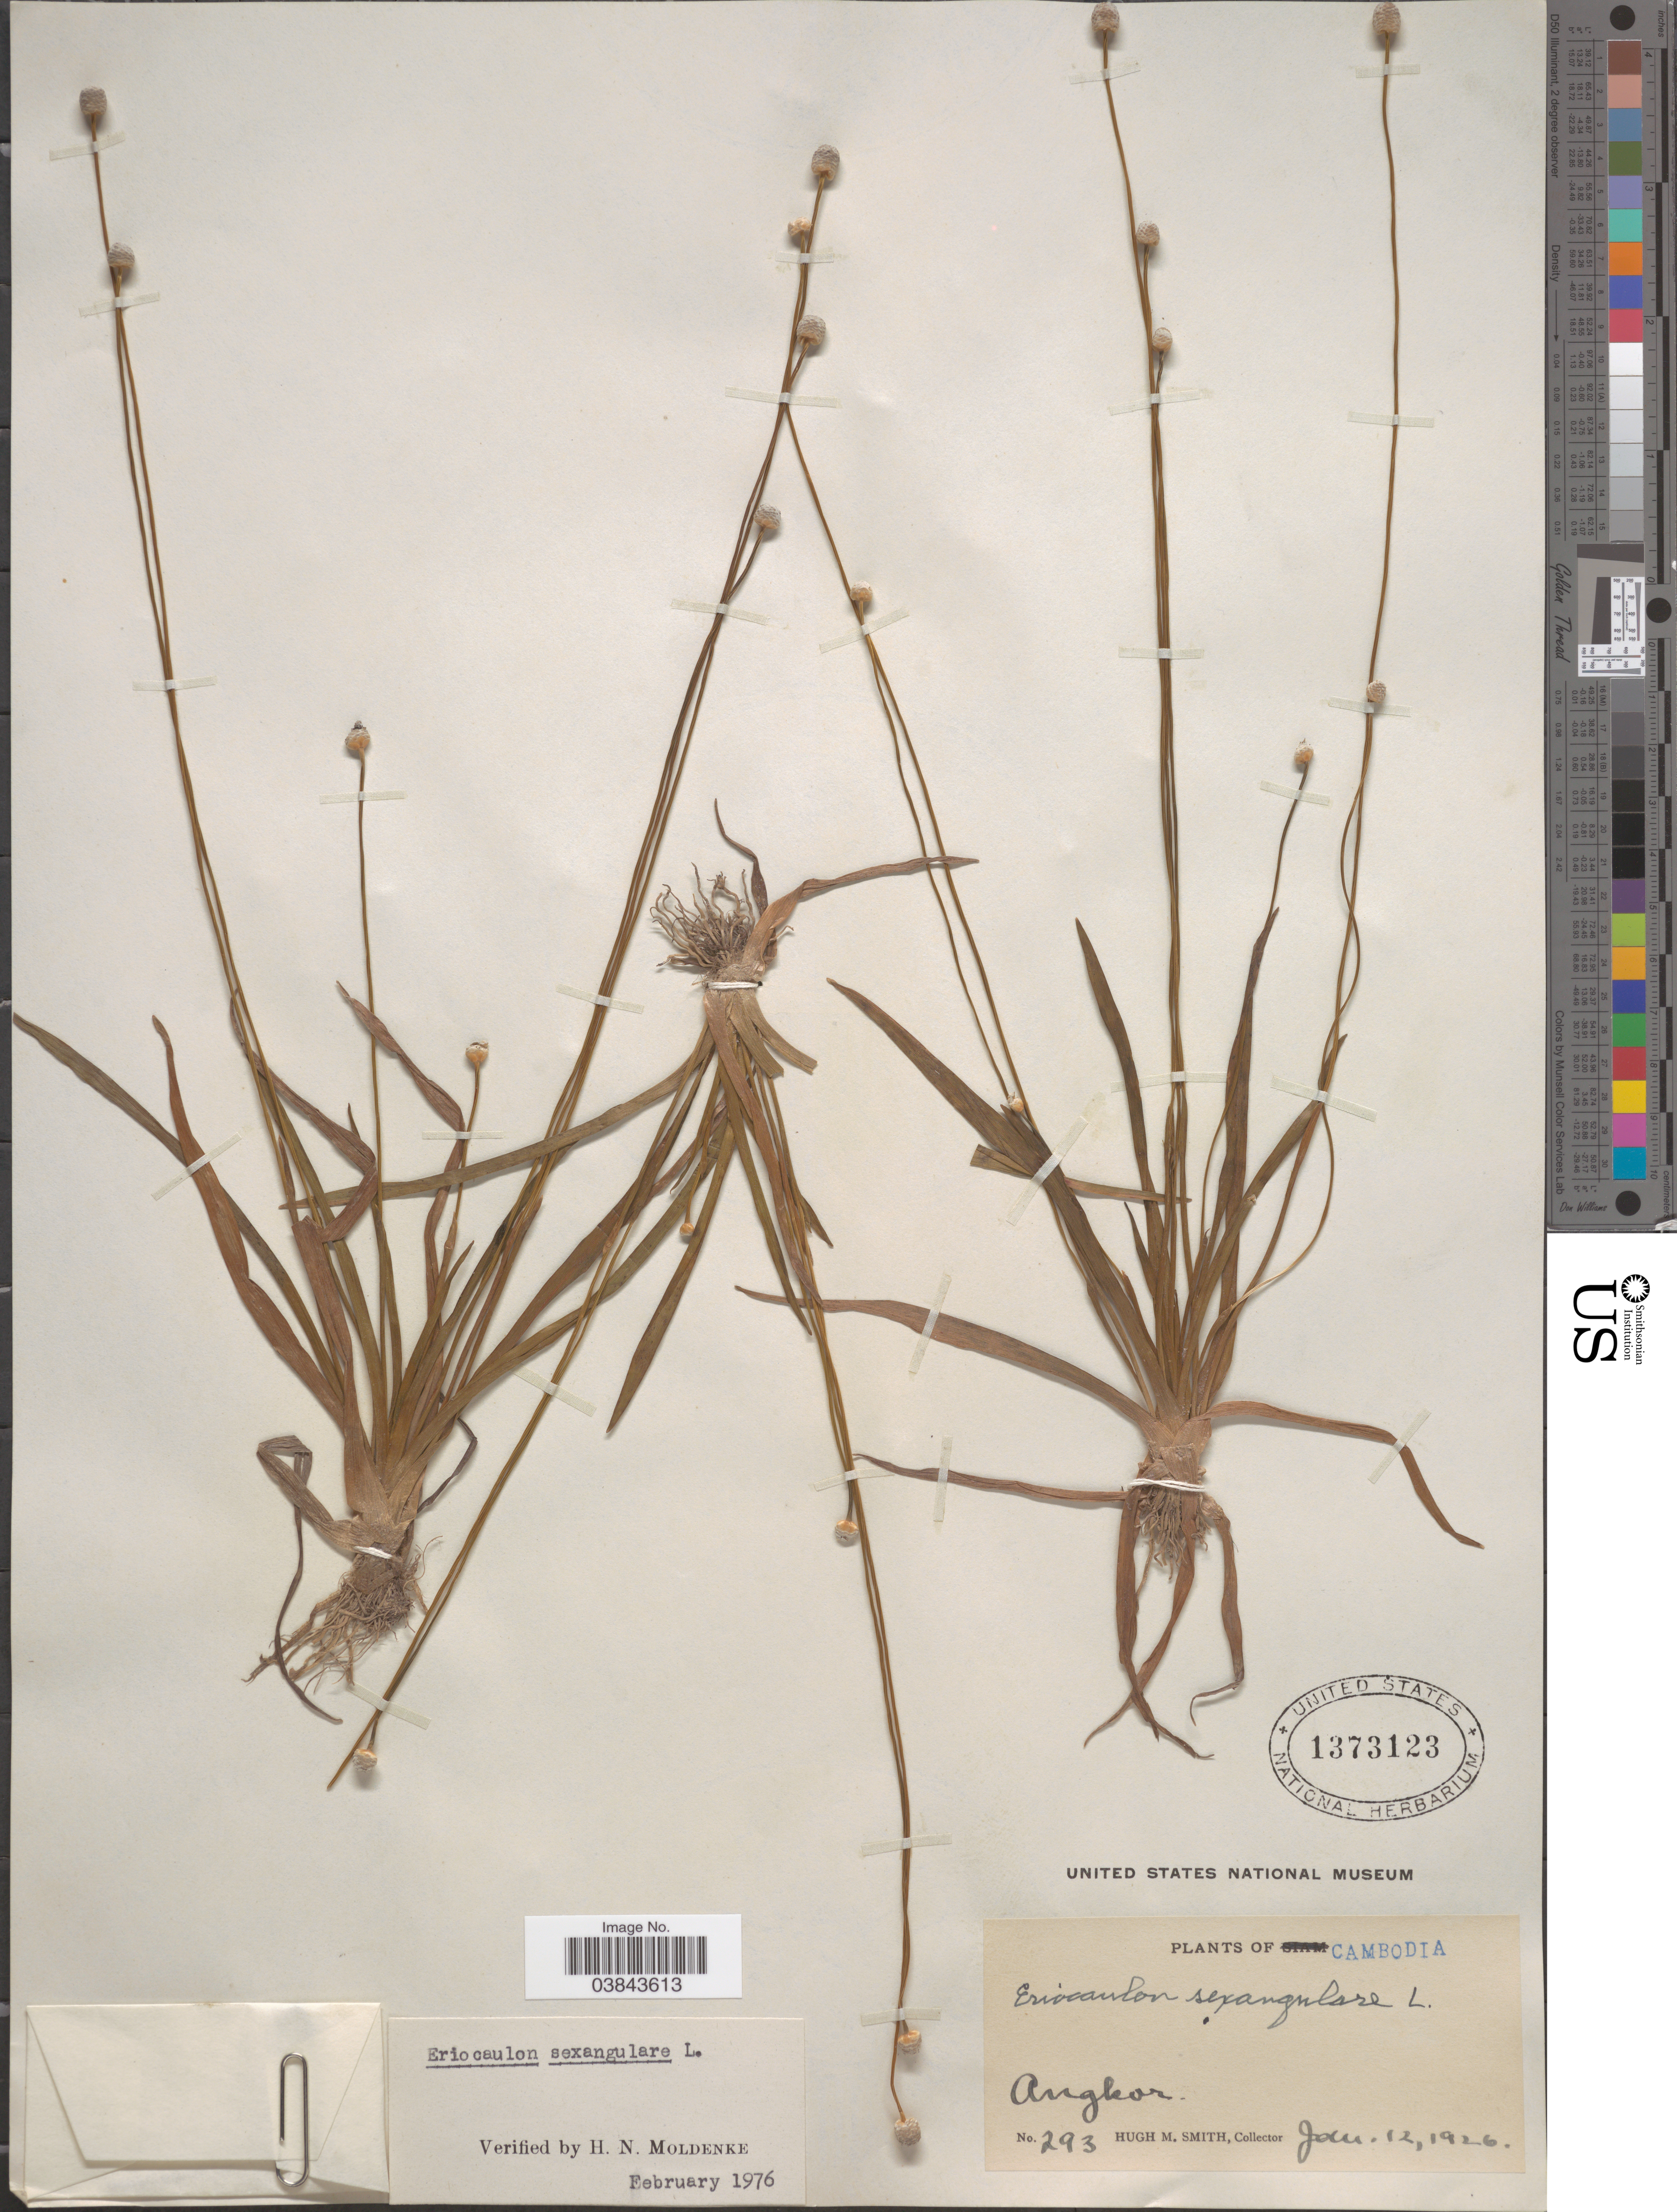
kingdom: Plantae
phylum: Tracheophyta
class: Liliopsida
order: Poales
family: Eriocaulaceae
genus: Eriocaulon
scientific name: Eriocaulon sexangulare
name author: L.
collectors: H. M. Smith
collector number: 293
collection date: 1926-01-12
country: Cambodia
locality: Angkor.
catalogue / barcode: US 1373123